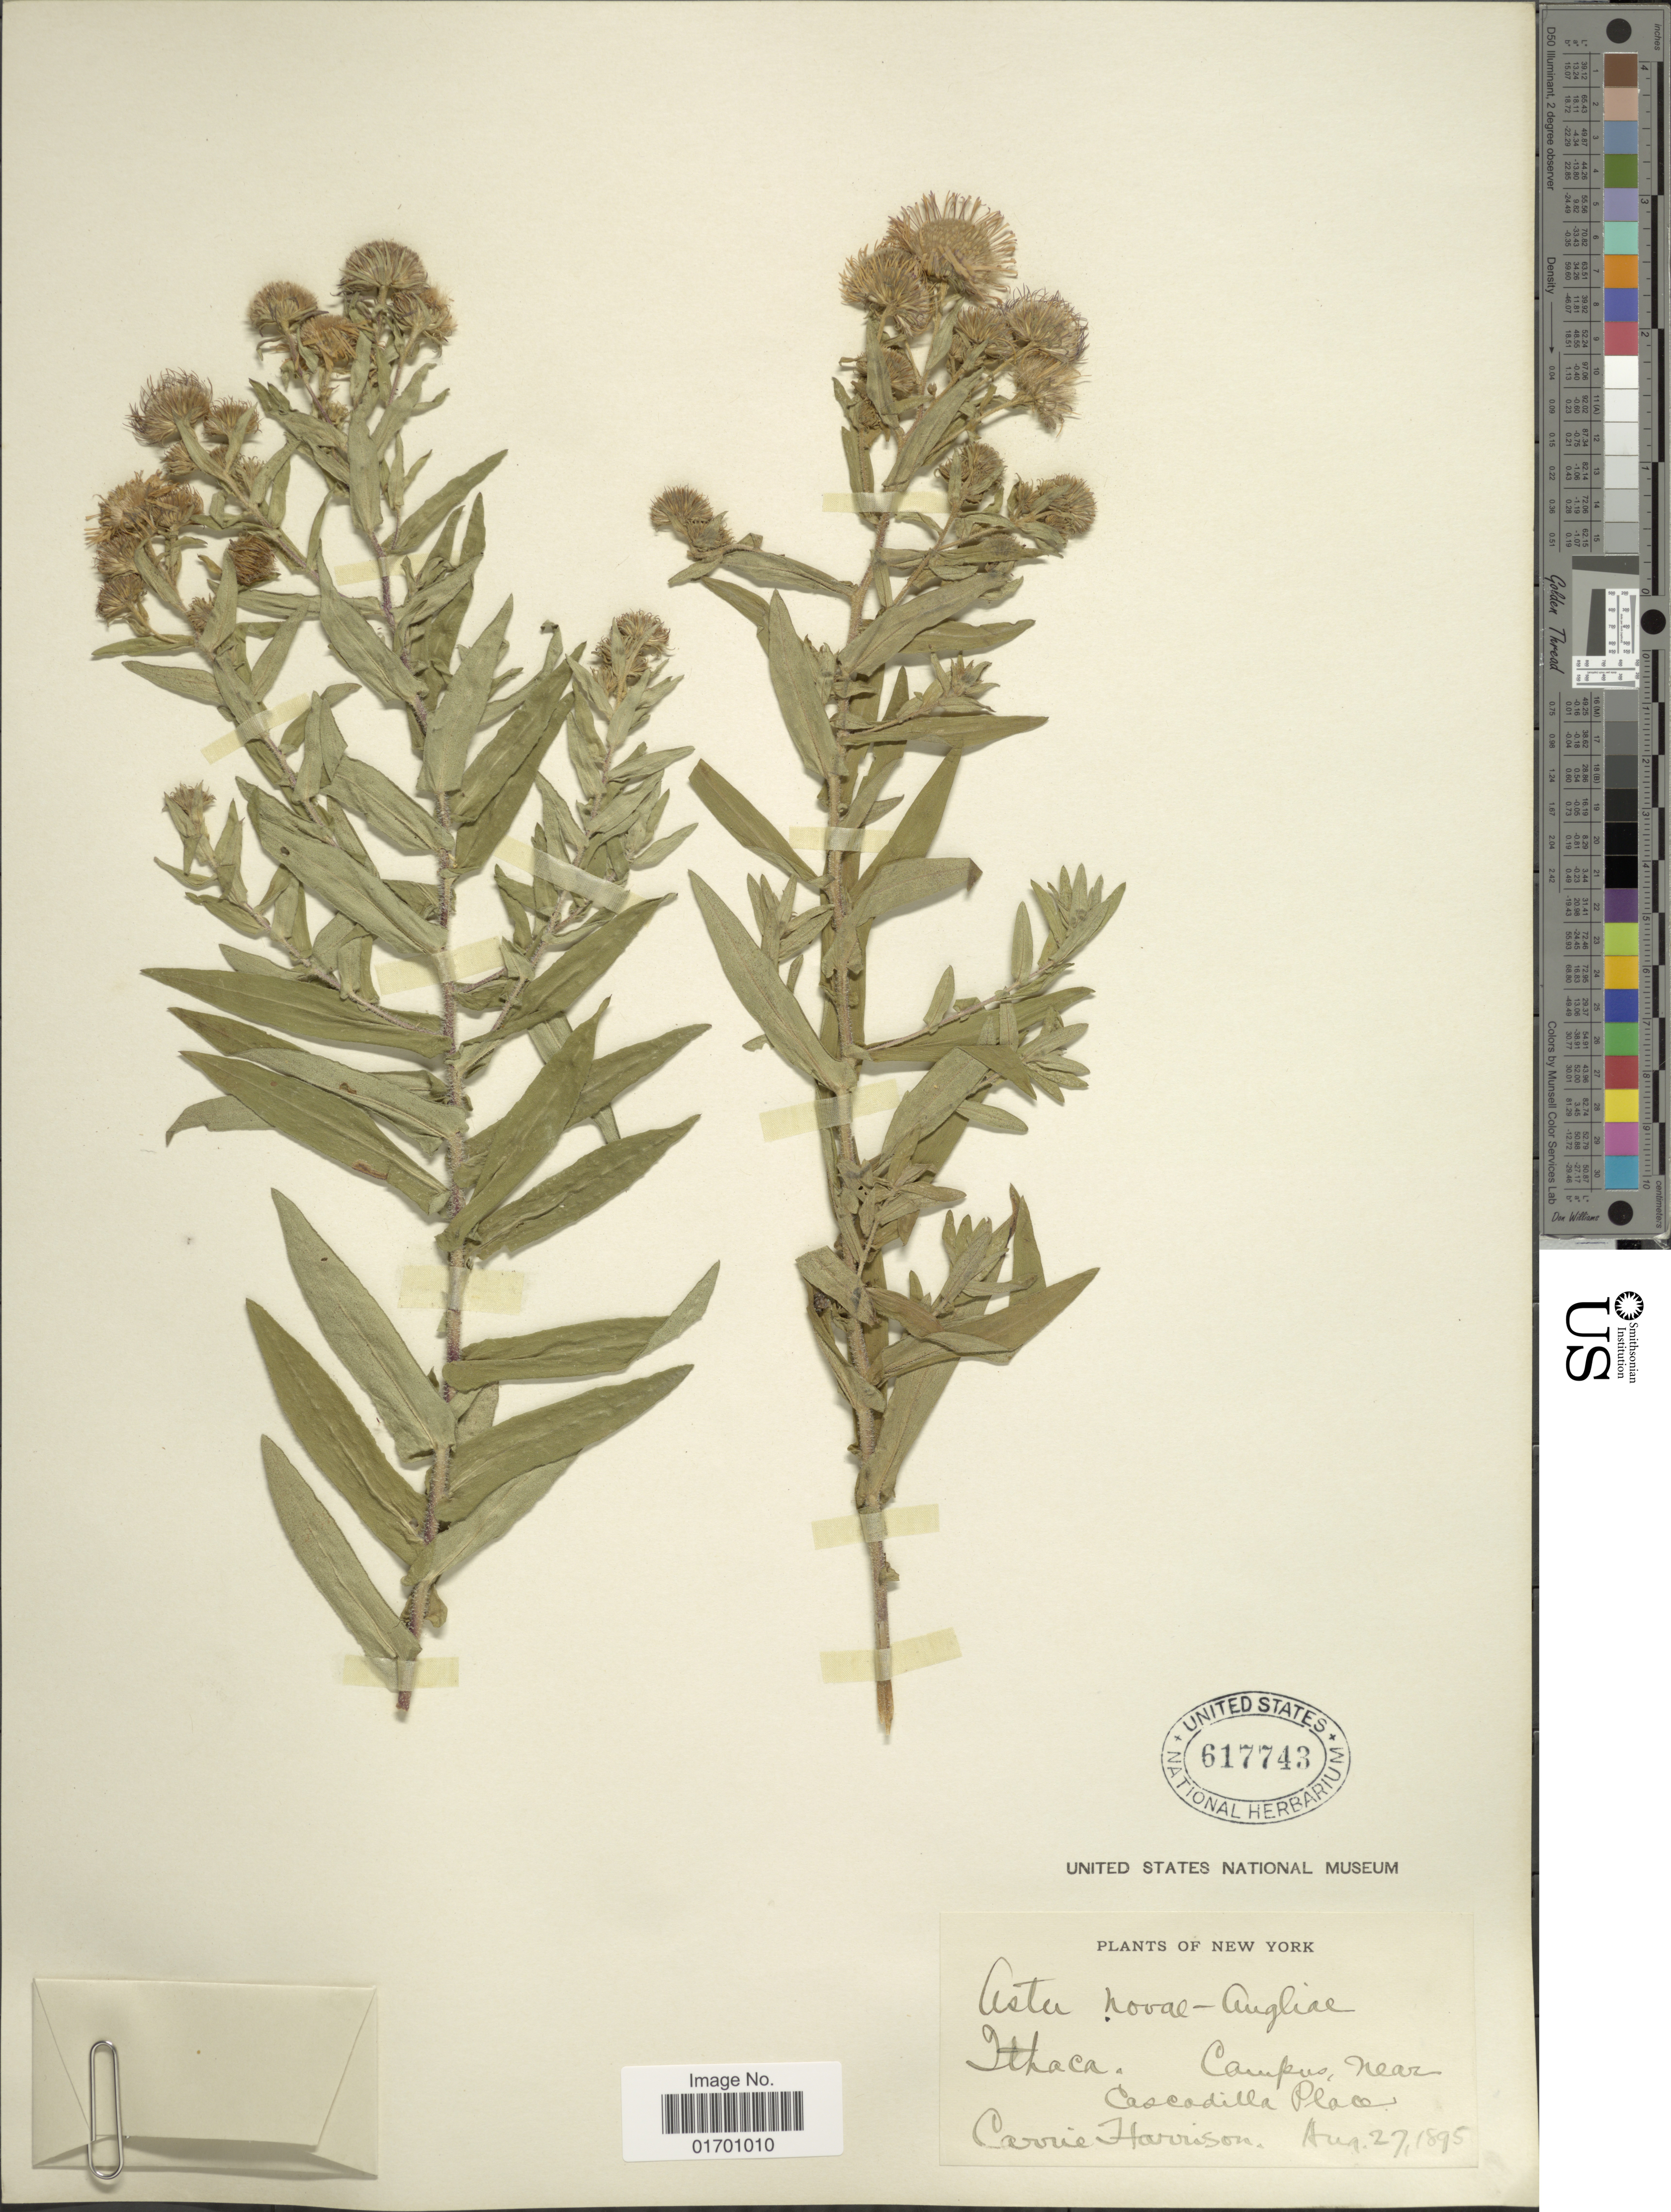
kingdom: Plantae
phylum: Tracheophyta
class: Magnoliopsida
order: Asterales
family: Asteraceae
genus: Symphyotrichum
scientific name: Symphyotrichum novae-angliae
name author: (L.) G.L. Nesom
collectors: C. Harrison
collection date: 1895-08-27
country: United States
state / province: New York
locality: Ithaca. Campus, near Cascadilla Place.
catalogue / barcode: US 617743